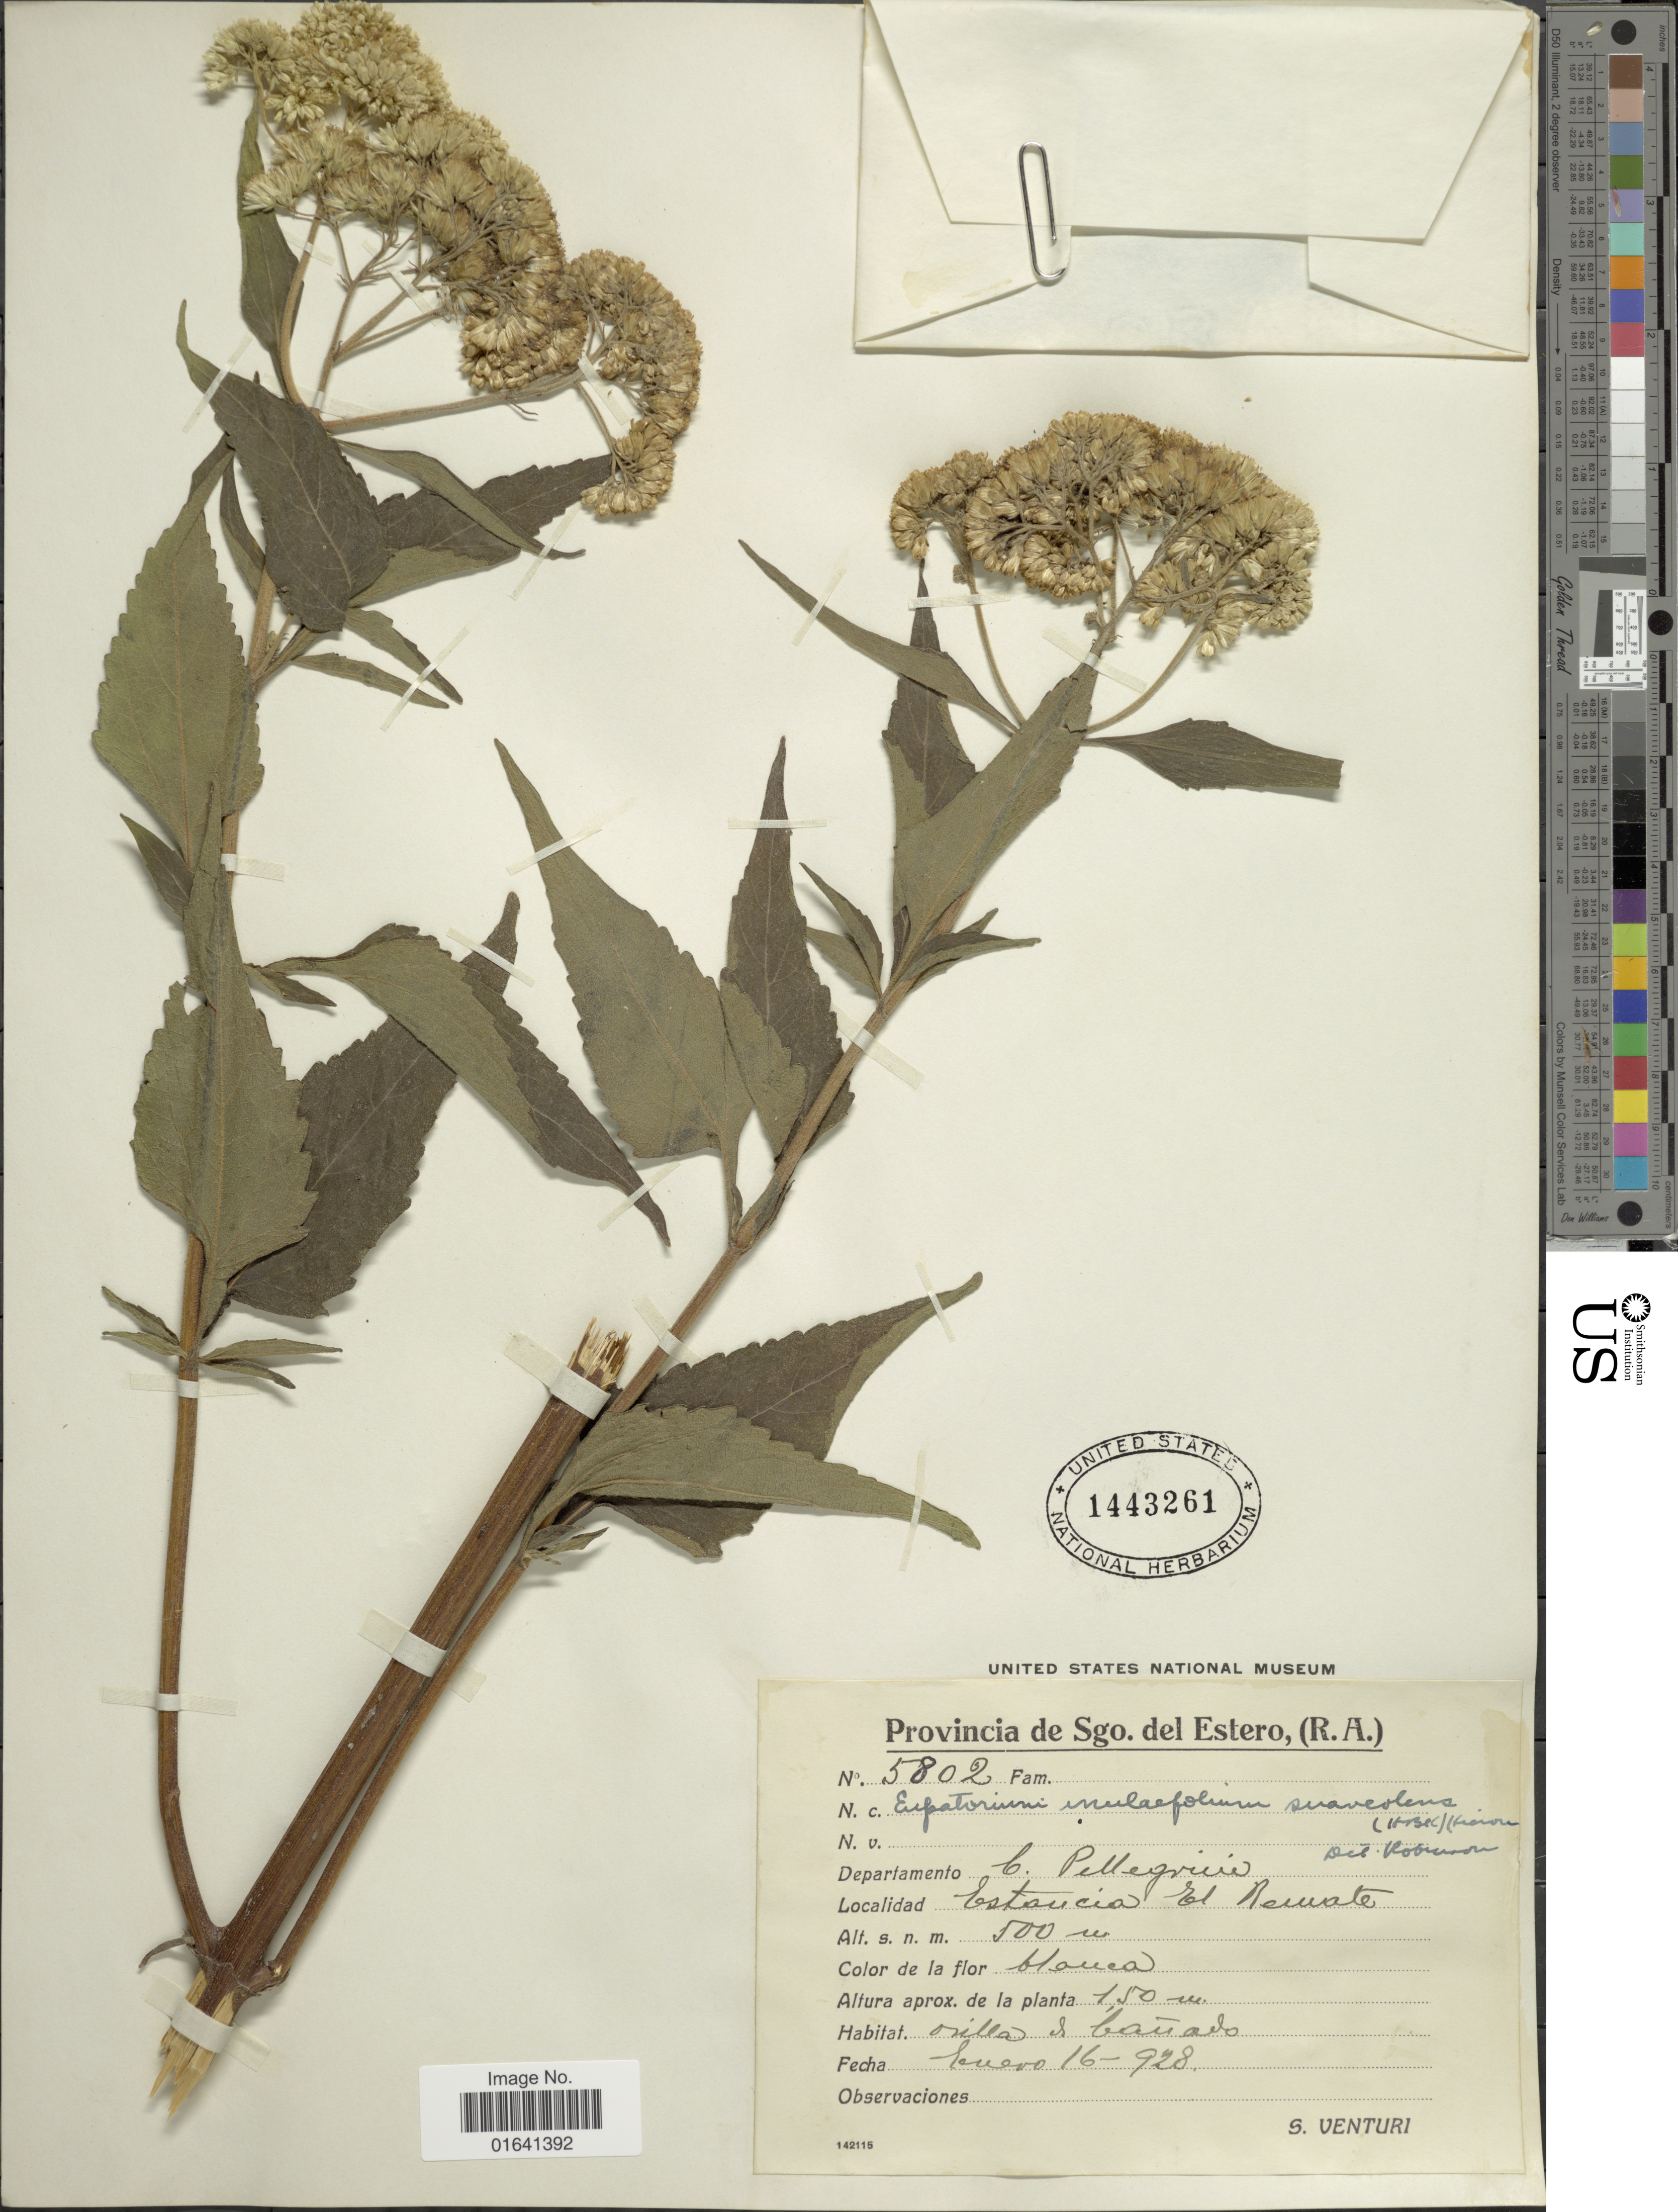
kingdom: Plantae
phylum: Tracheophyta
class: Magnoliopsida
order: Asterales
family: Asteraceae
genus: Austroeupatorium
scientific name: Austroeupatorium inulaefolium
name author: (Kunth) R.M. King & H. Rob.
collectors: S. Venturi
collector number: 5802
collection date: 1928-01-16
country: Argentina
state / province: Santiago del Estero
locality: (R.A.), Departamento b. Pellegrierie, Estancia El Namate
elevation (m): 150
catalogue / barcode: US 1443261